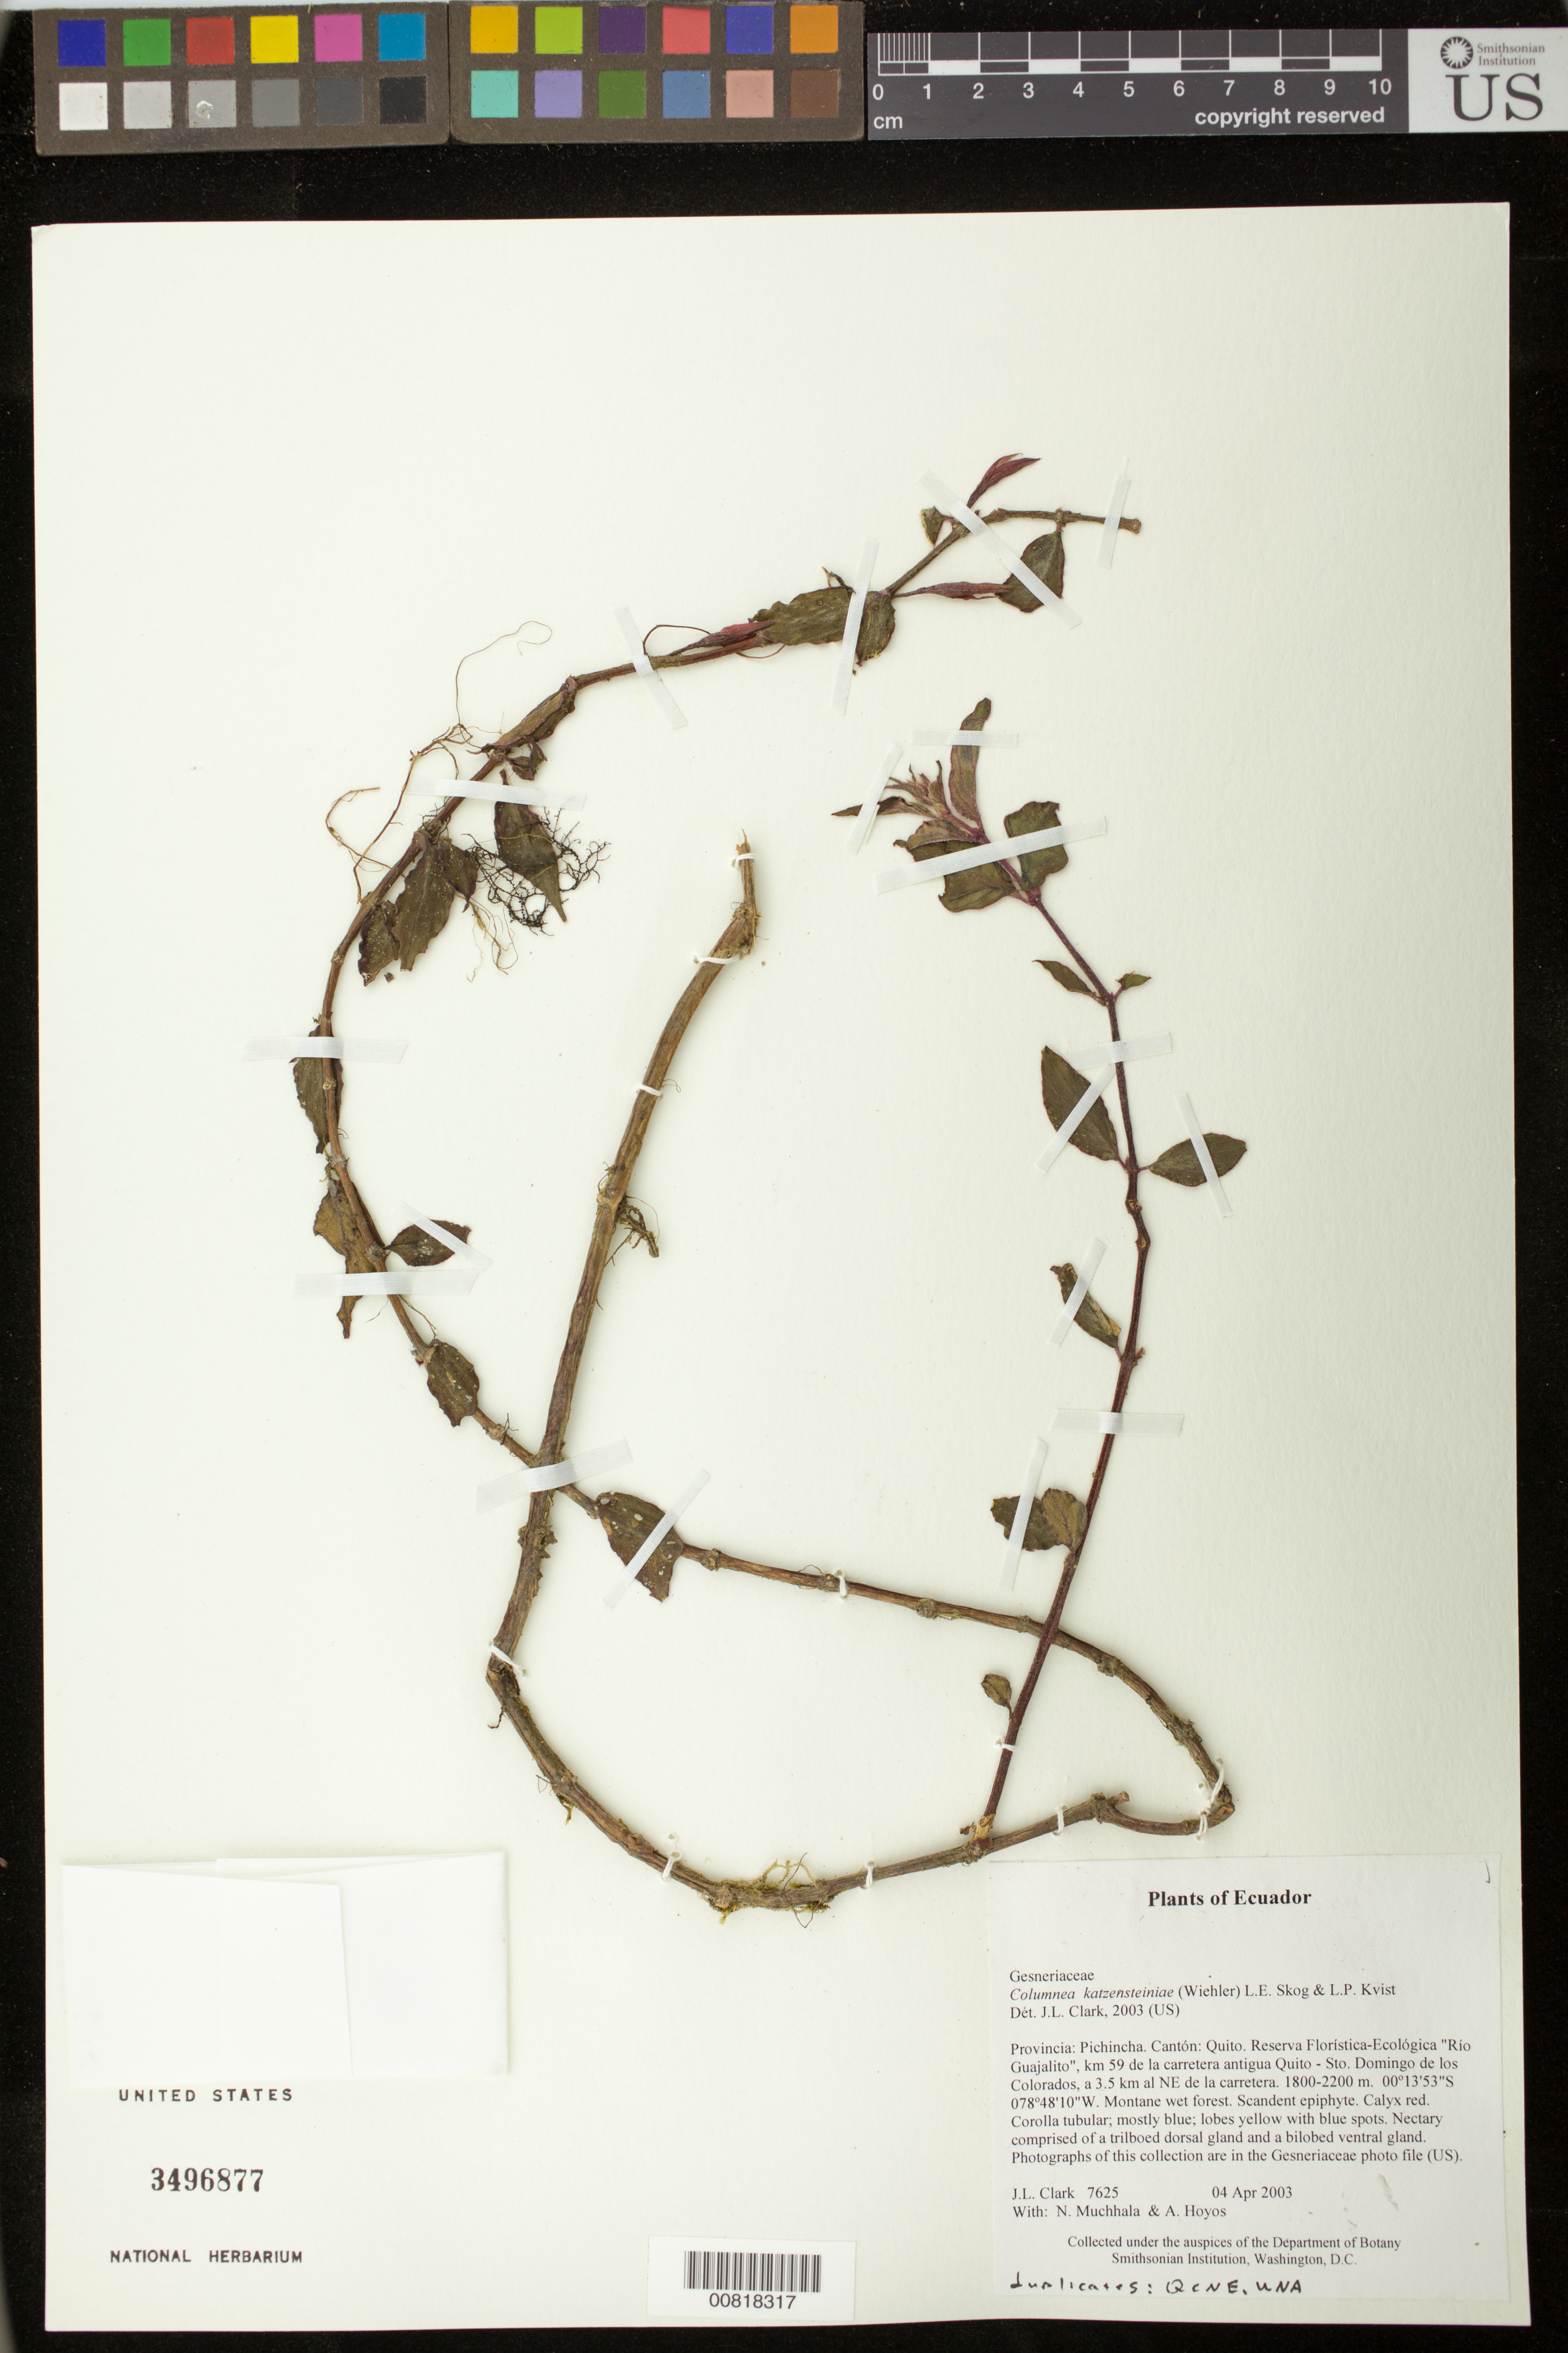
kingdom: Plantae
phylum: Tracheophyta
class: Magnoliopsida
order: Lamiales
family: Gesneriaceae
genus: Columnea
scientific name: Columnea katzensteiniae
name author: (Wiehler) L.E. Skog & L.P. Kvist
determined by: Clark, J. L., (SEL), The Marie Selby Botanical Garden (UNITED STATES)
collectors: J. L. Clark, N. Muchhala & A. Hoyos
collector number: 7625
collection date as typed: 04 Apr 2003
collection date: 2003-04-04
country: Ecuador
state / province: Pichincha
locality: Quito. Reserva Florística-Ecológica "Río Guajalito", km 59 de la carretera antigua Quito - Sto. Domingo de los Colorados, a 3.5 km al NE de la carretera.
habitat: Montane wet forest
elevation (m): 1800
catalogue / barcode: US 3496877